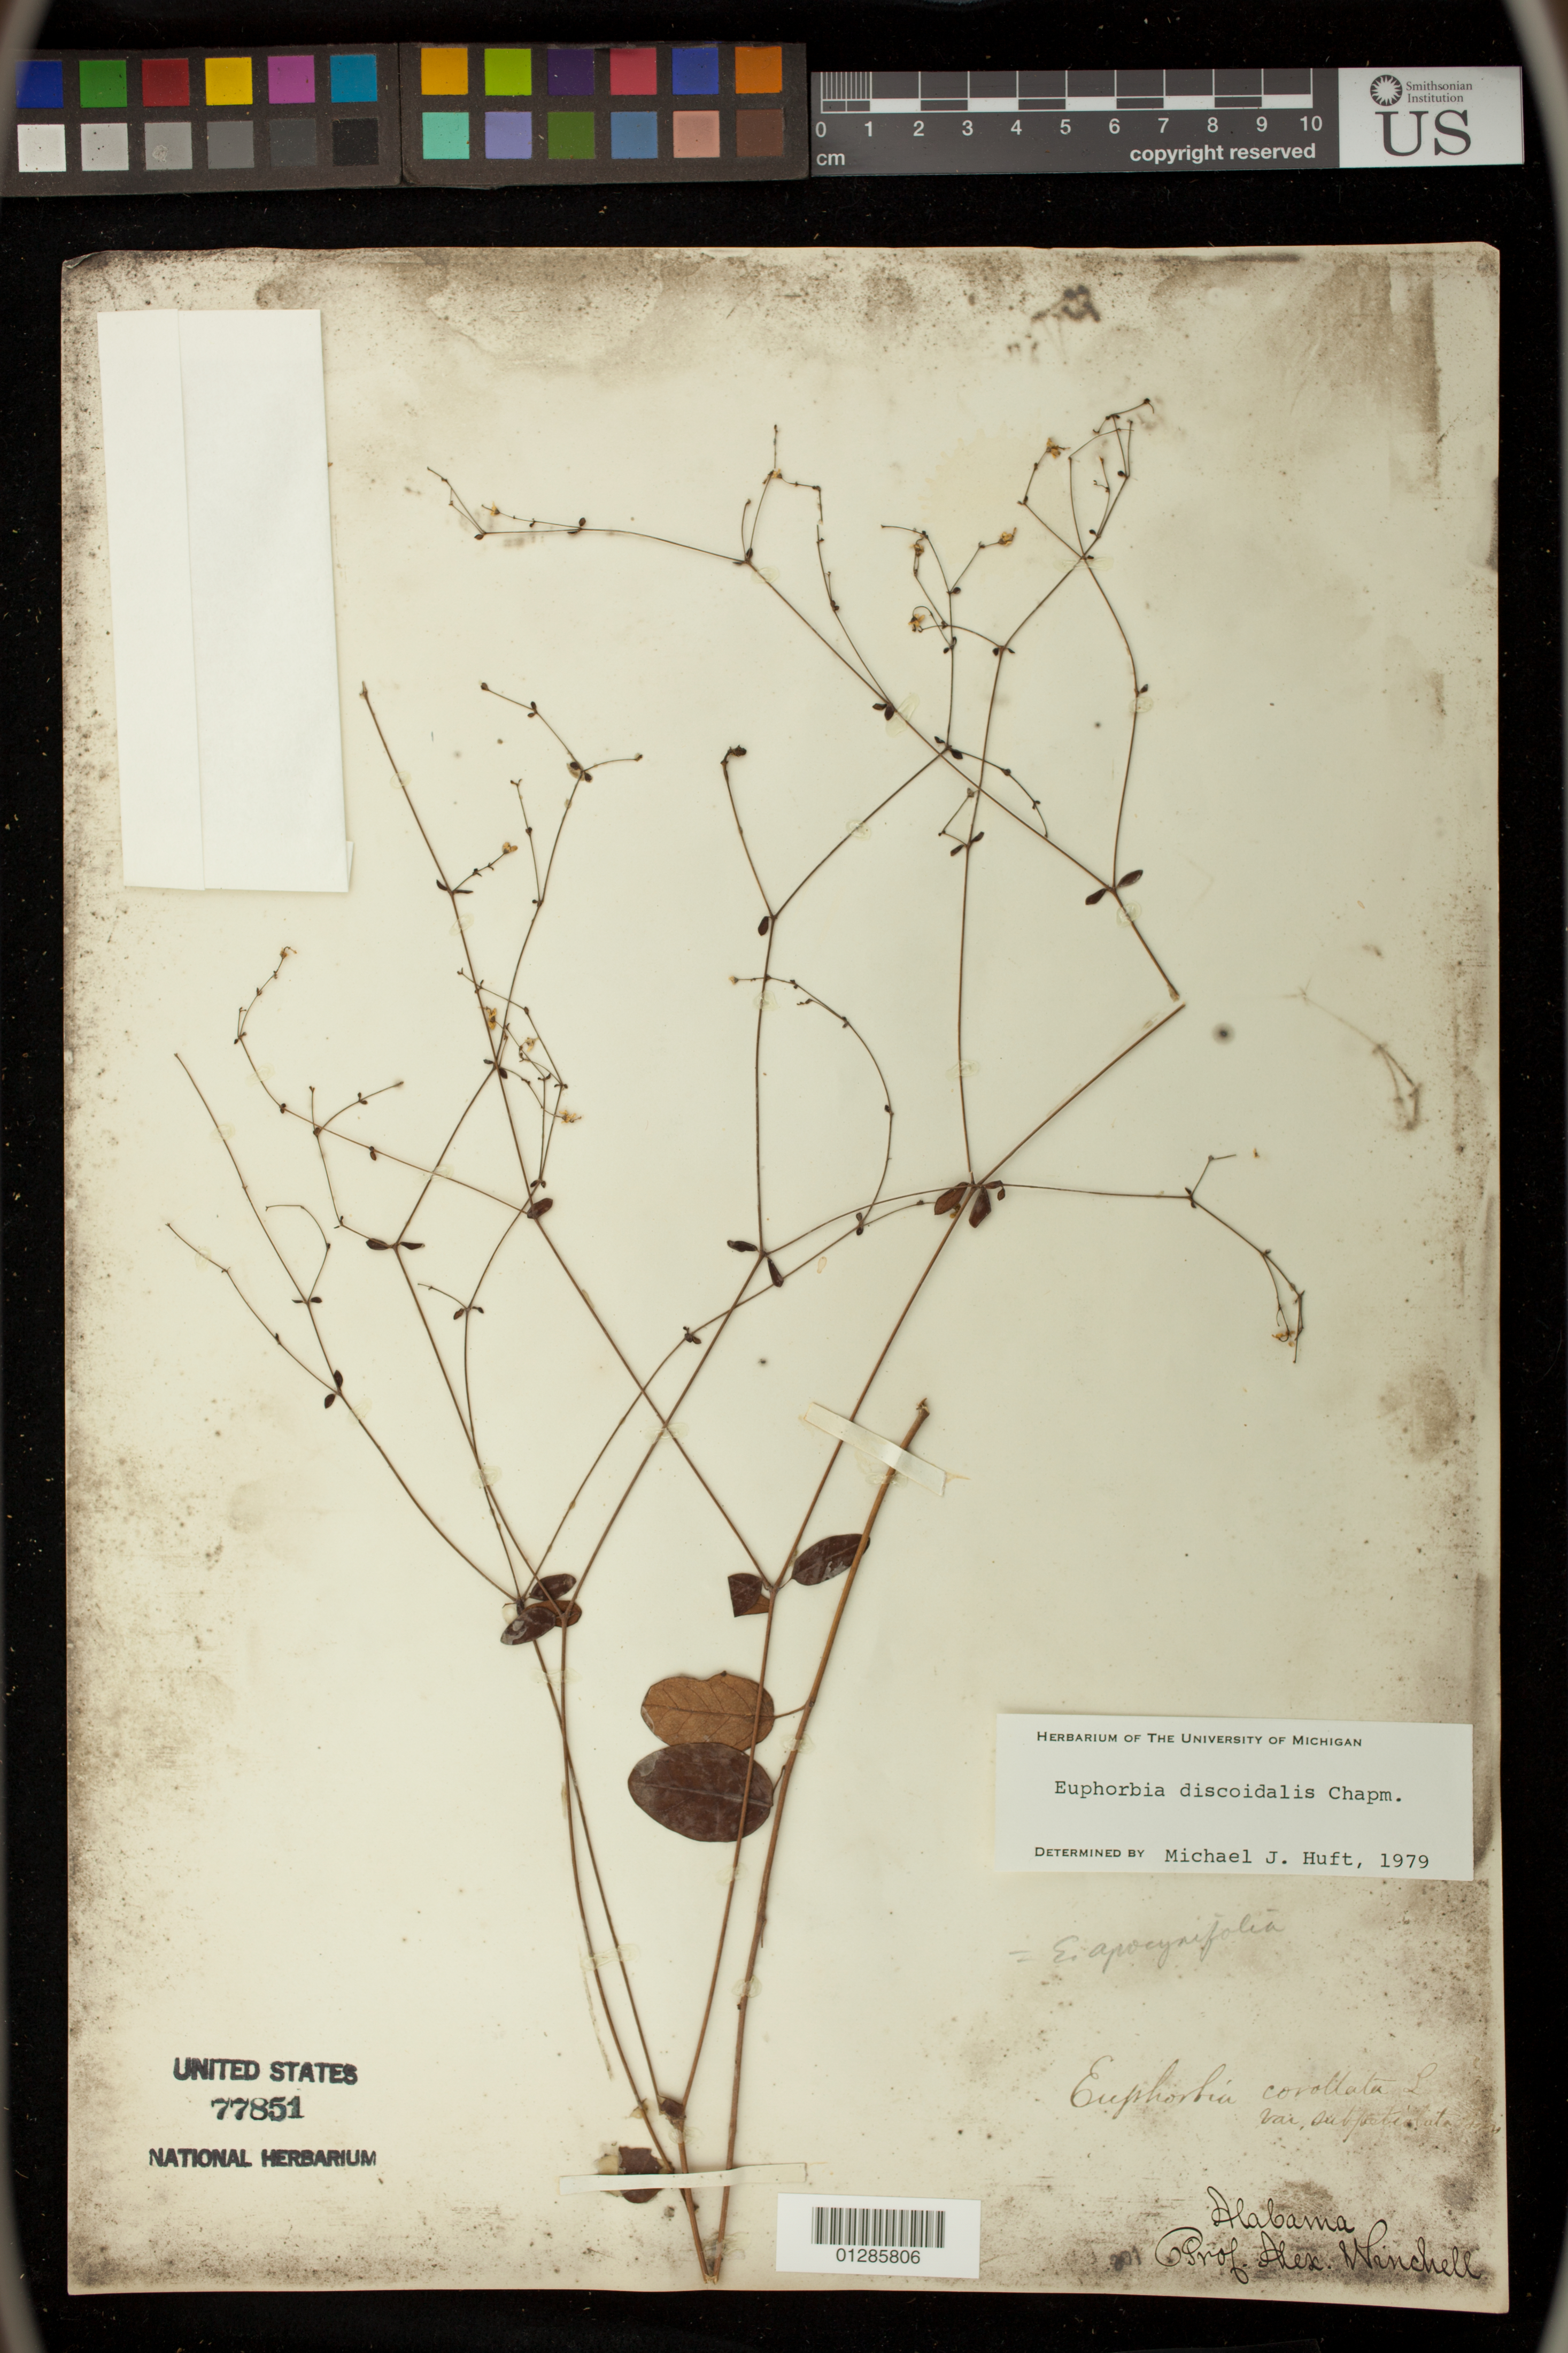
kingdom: Plantae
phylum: Tracheophyta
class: Magnoliopsida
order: Malpighiales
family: Euphorbiaceae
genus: Euphorbia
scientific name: Euphorbia discoidalis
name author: Chapm.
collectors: A. Winchell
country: United States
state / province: Alabama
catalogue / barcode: US 77851